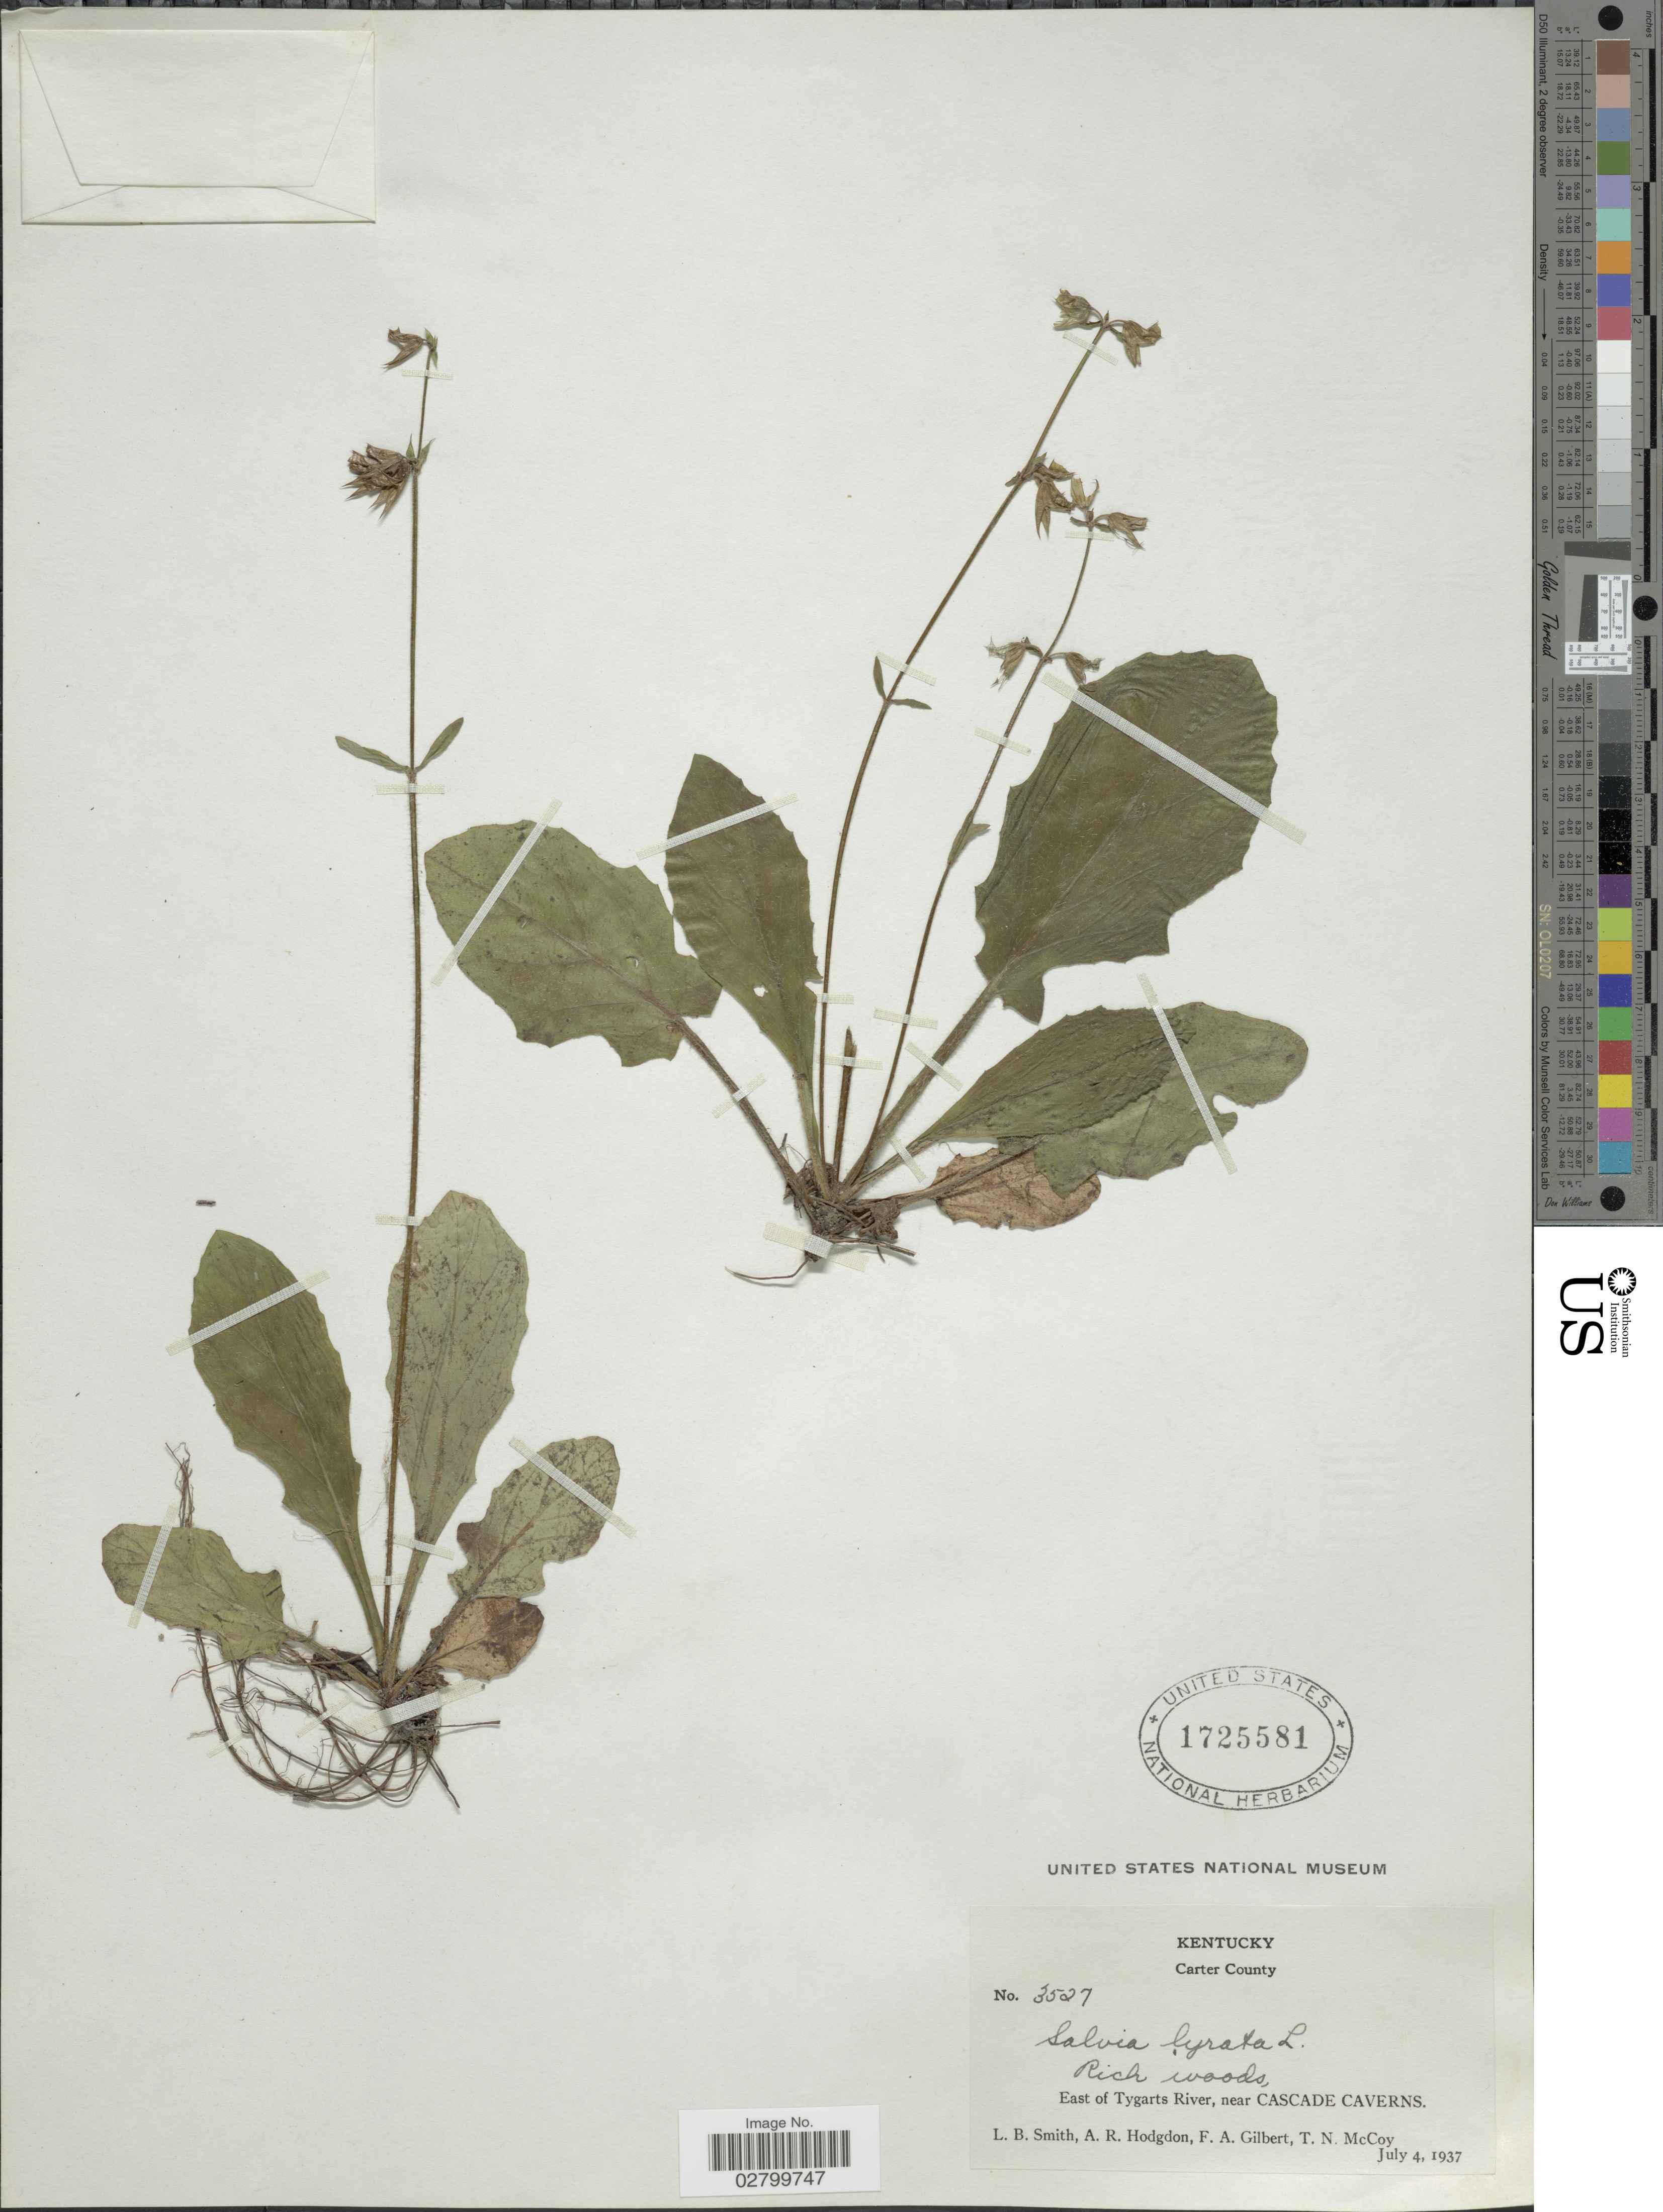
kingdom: Plantae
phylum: Tracheophyta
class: Magnoliopsida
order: Lamiales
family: Lamiaceae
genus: Salvia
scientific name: Salvia lyrata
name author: L.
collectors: L. Smith, A. R. Hodgdon, F. A. Gilbert & T. N. McCoy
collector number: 3527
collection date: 1937-07-04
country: United States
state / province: Kentucky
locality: Carter County. Rich woods, East of Tygarts River, near Cascade Caverns.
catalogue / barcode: US 1725581